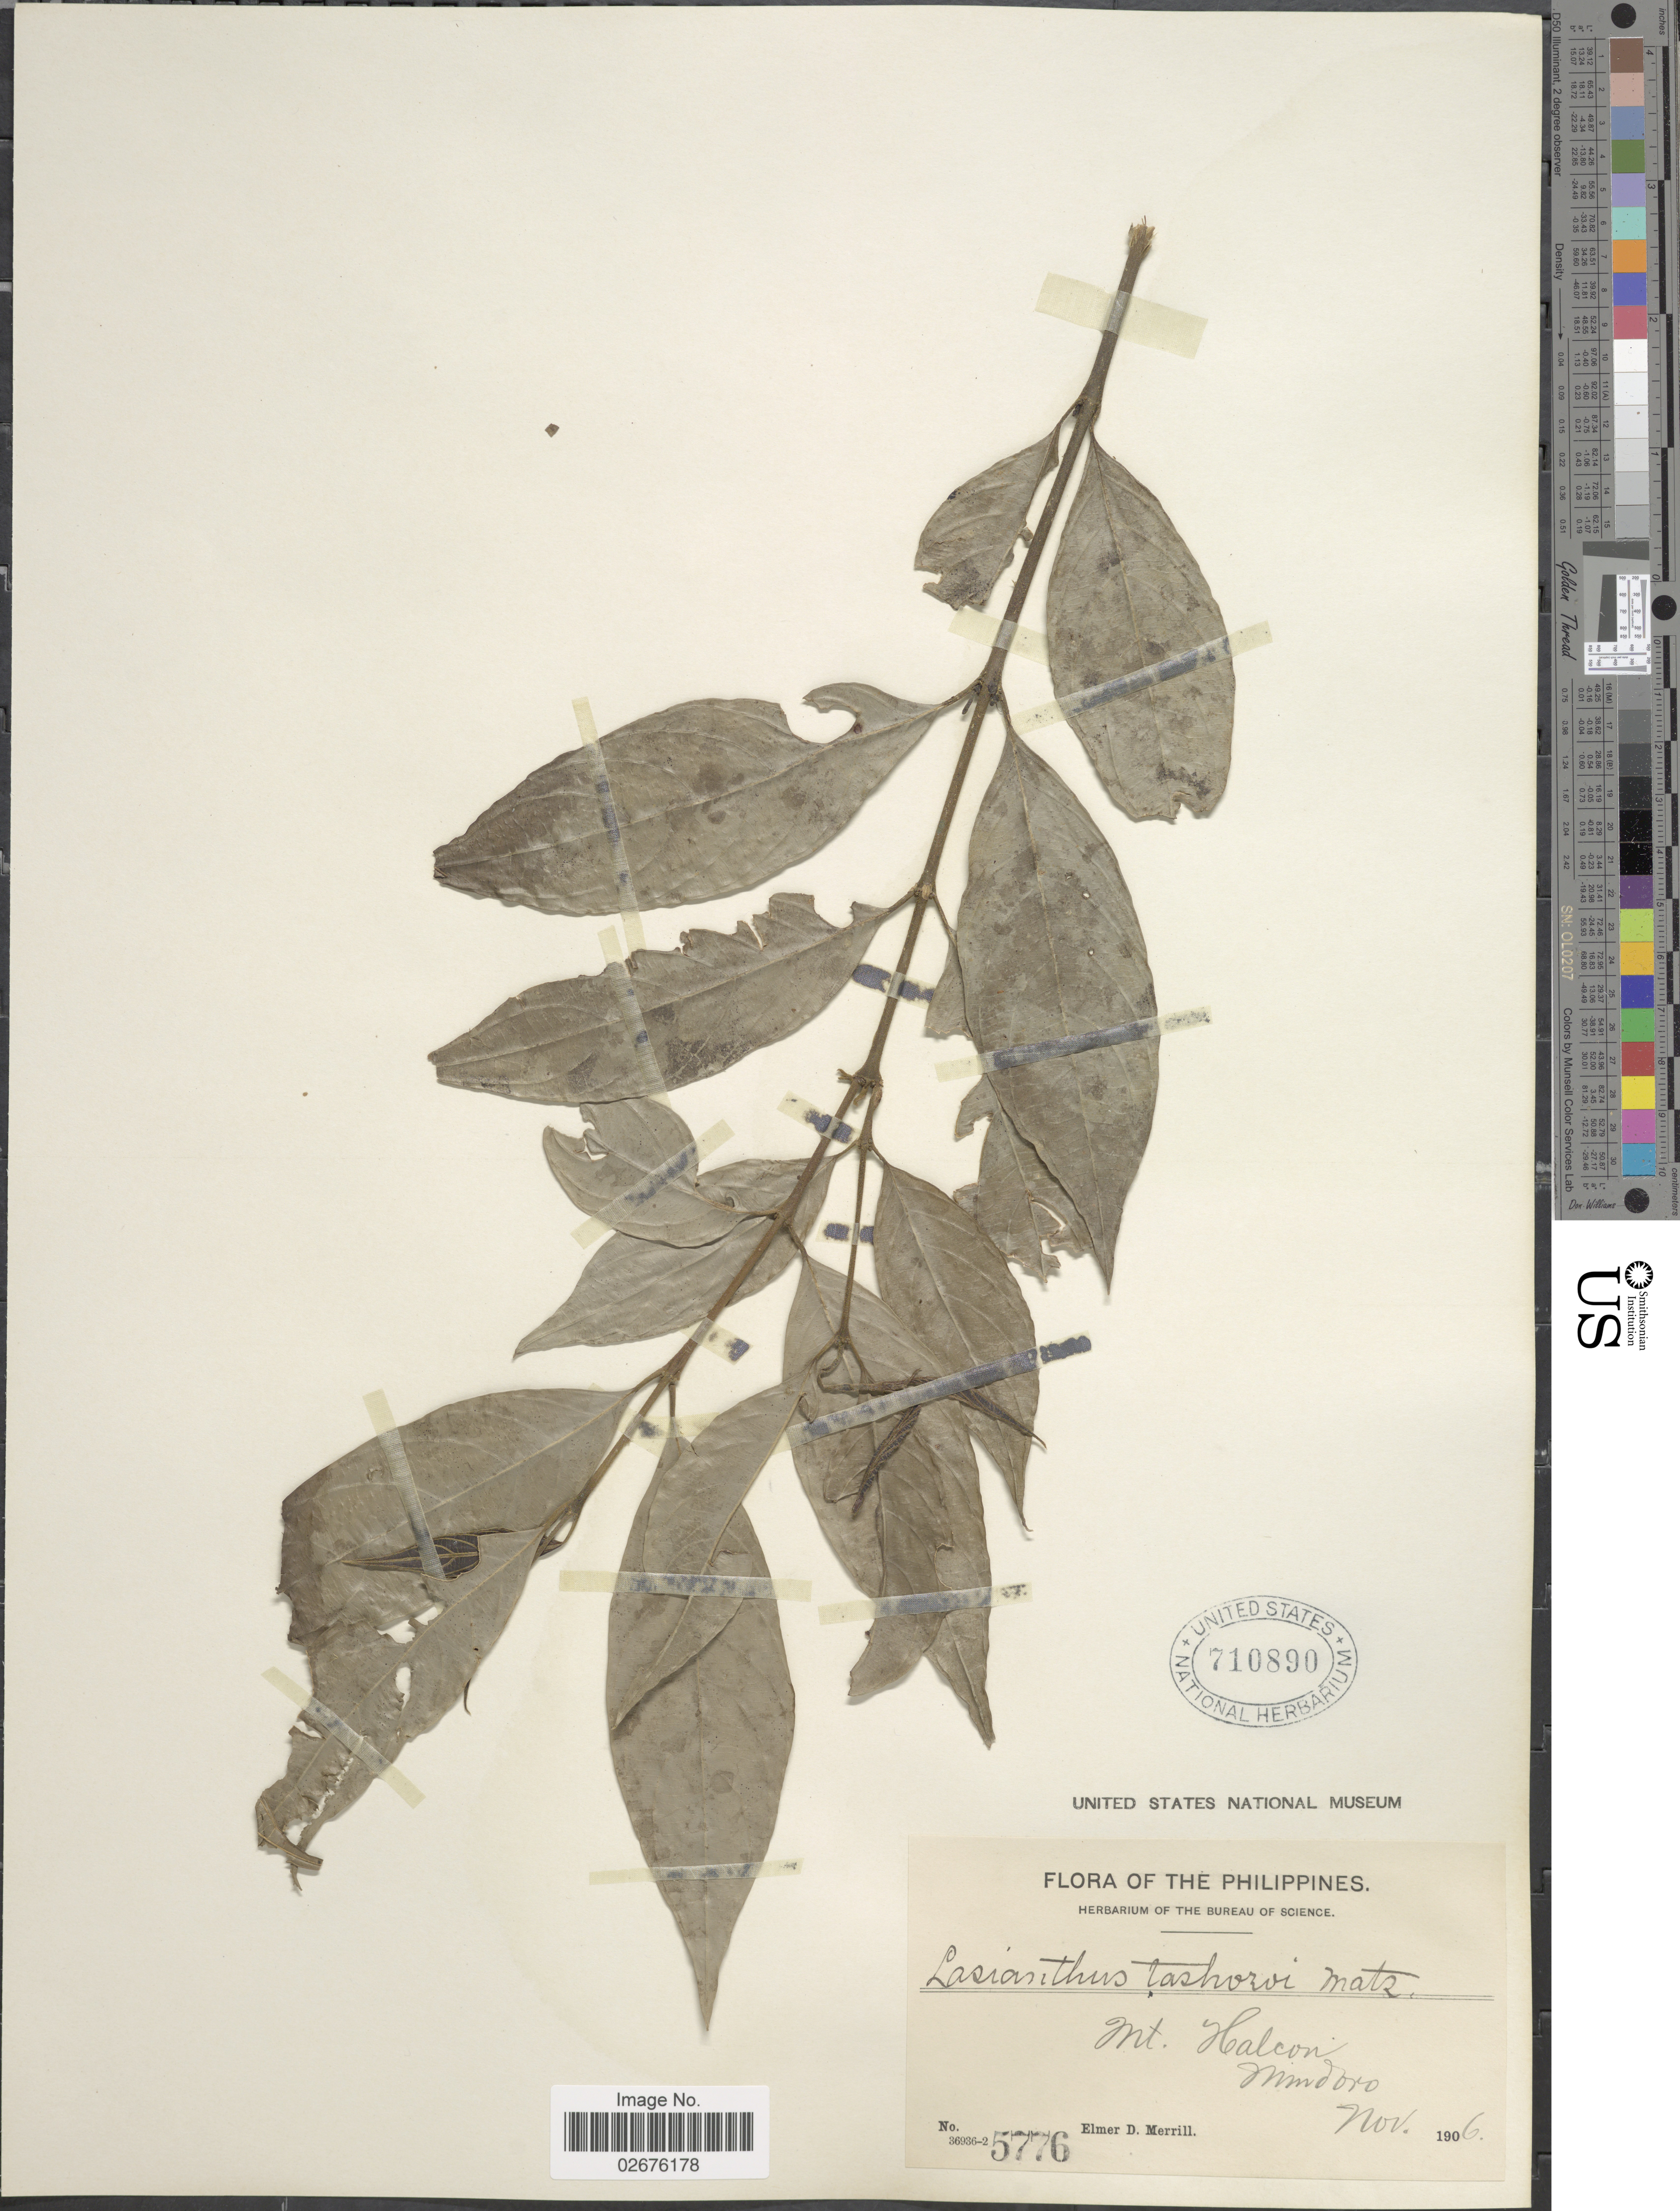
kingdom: Plantae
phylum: Tracheophyta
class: Magnoliopsida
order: Gentianales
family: Rubiaceae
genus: Lasianthus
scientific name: Lasianthus fordii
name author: Hance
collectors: E. D. Merrill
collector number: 5776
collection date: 1906-11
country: Philippines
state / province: Mimaropa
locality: Mt. Halcon, Mindoro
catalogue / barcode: US 710890